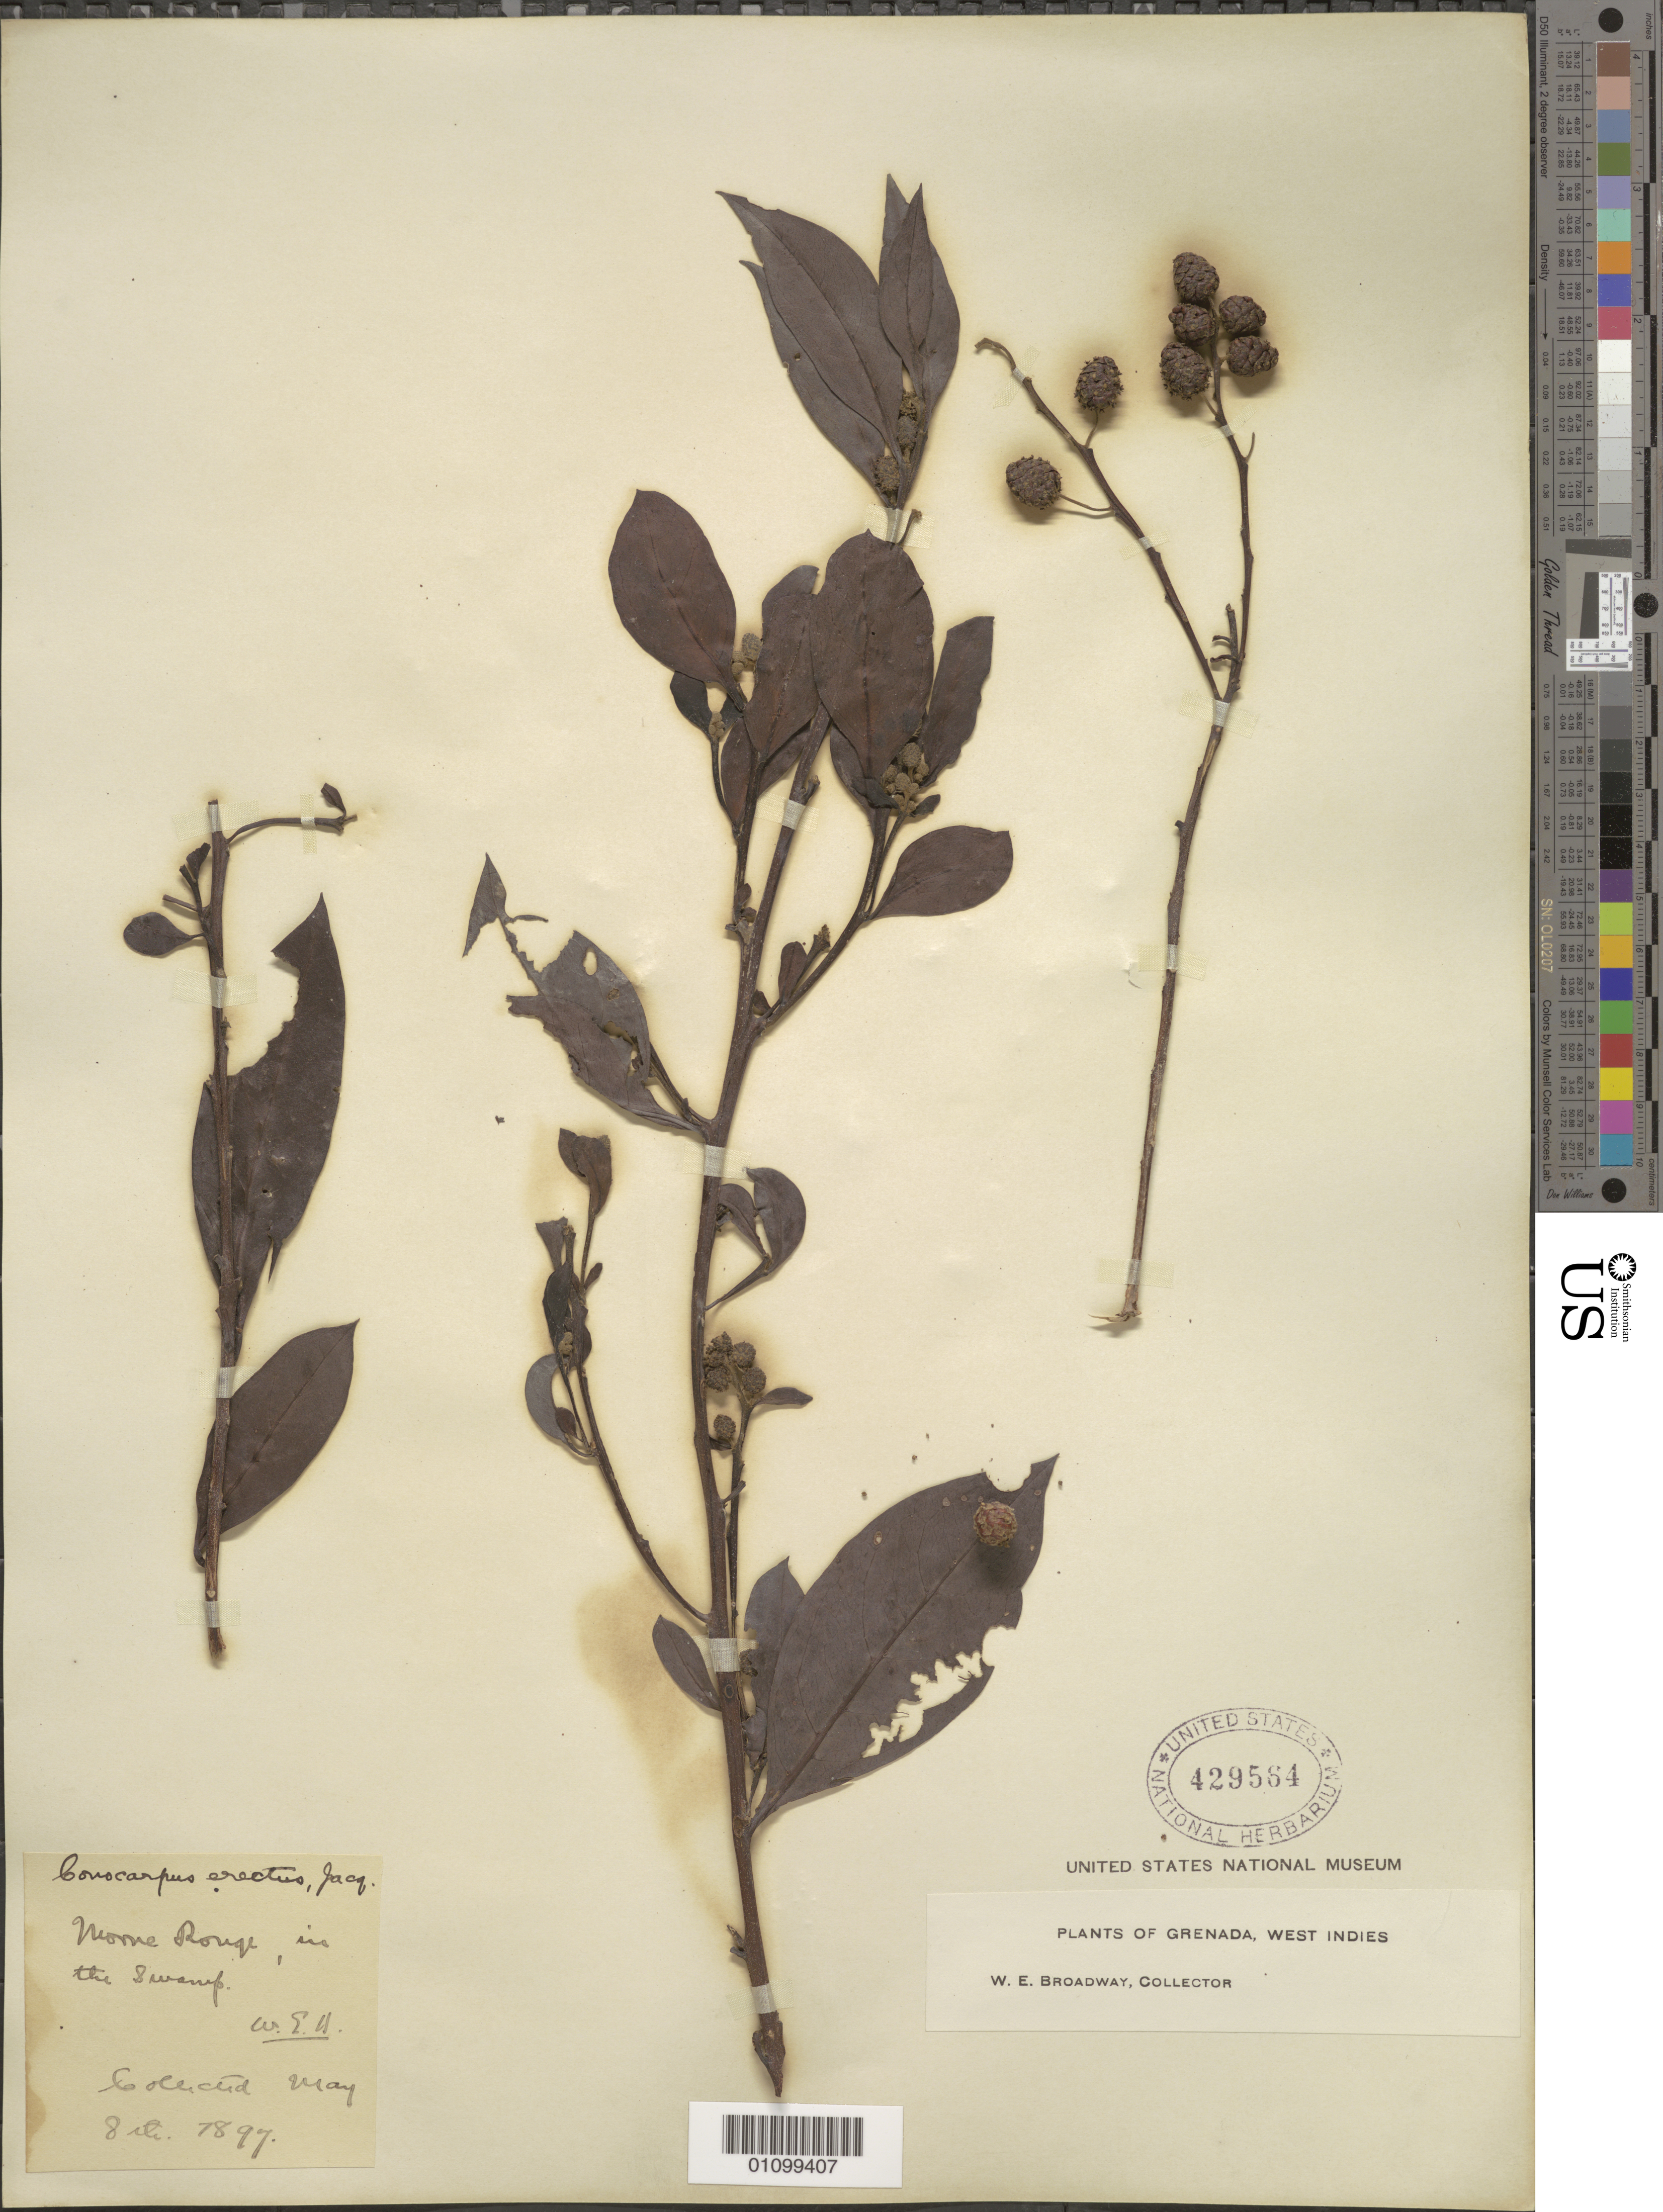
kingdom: Plantae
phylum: Tracheophyta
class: Magnoliopsida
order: Myrtales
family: Combretaceae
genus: Conocarpus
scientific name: Conocarpus erectus var. erectus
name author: L.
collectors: W. E. Broadway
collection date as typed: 08 May 1891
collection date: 1891-05-08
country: Grenada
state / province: Saint George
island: Grenada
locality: Morne Rouge, in the swamp.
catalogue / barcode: US 429564